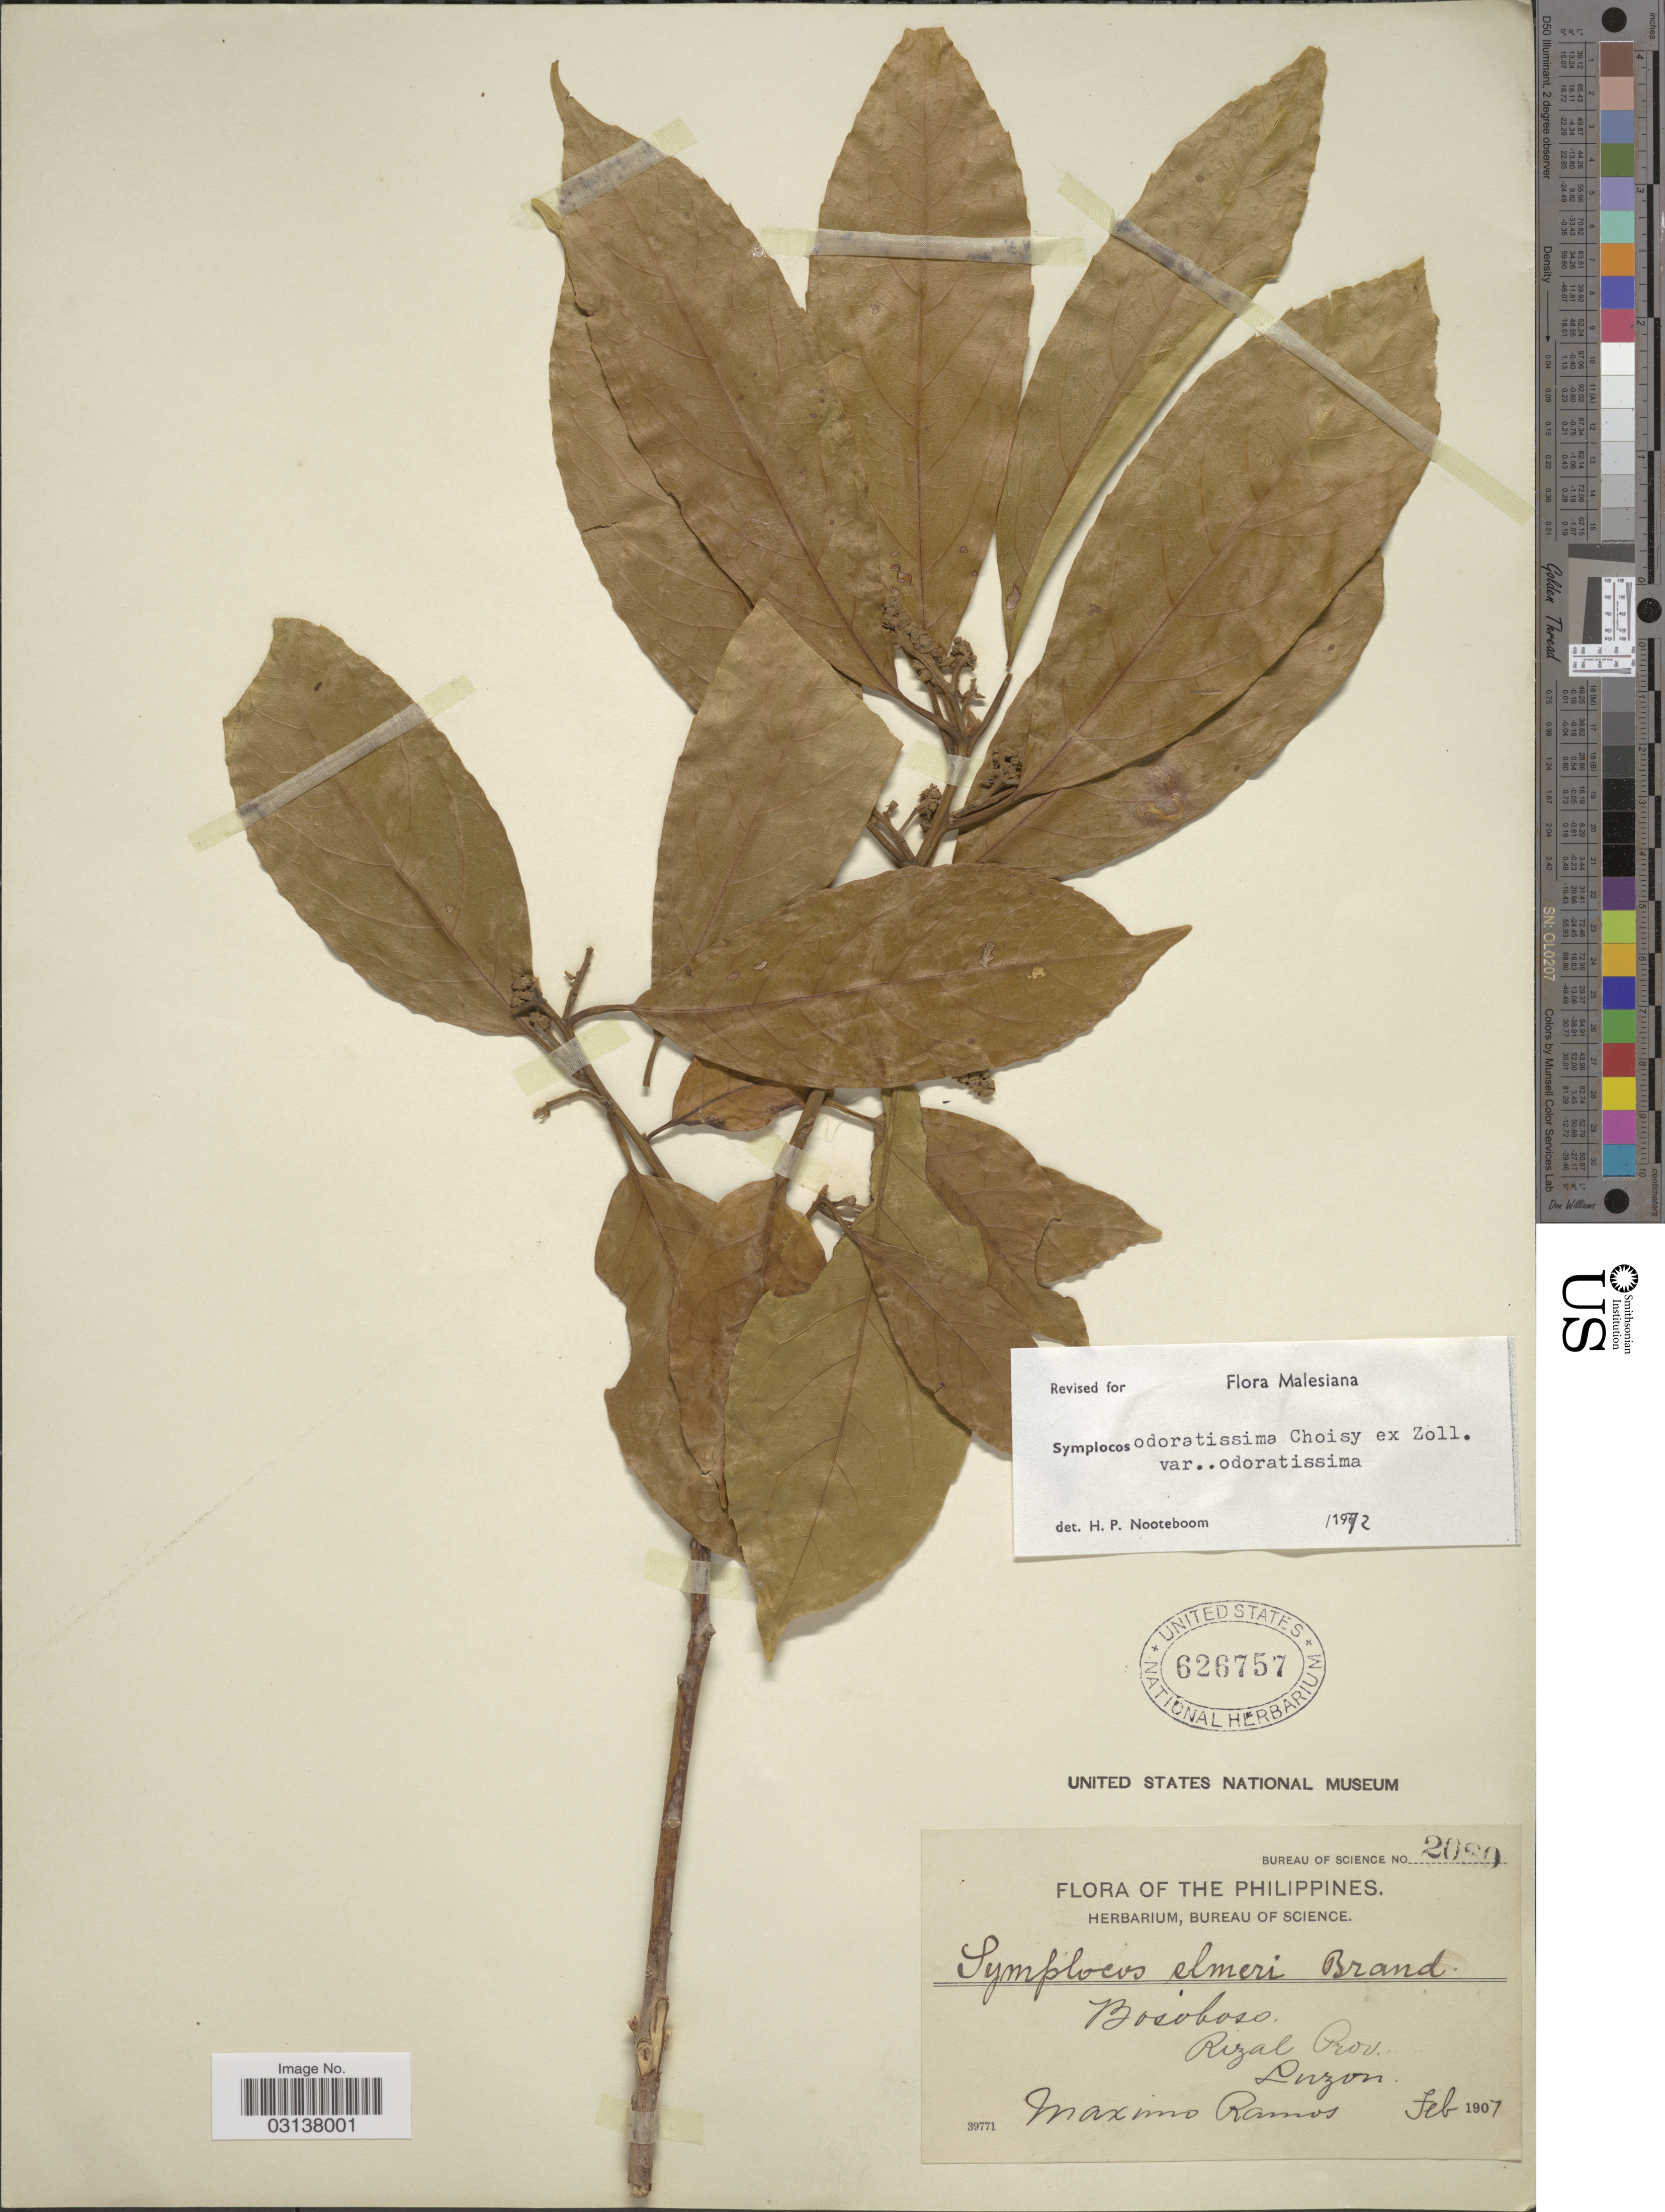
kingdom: Plantae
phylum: Tracheophyta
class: Magnoliopsida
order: Ericales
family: Symplocaceae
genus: Symplocos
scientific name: Symplocos odoratissima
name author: (Blume) Choisy ex Zoll.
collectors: M. Ramos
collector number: Bureau of Science 2080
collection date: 1907-02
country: Philippines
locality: The Philippines. Bosoboso. Rizal Prov., Luzon.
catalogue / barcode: US 626757